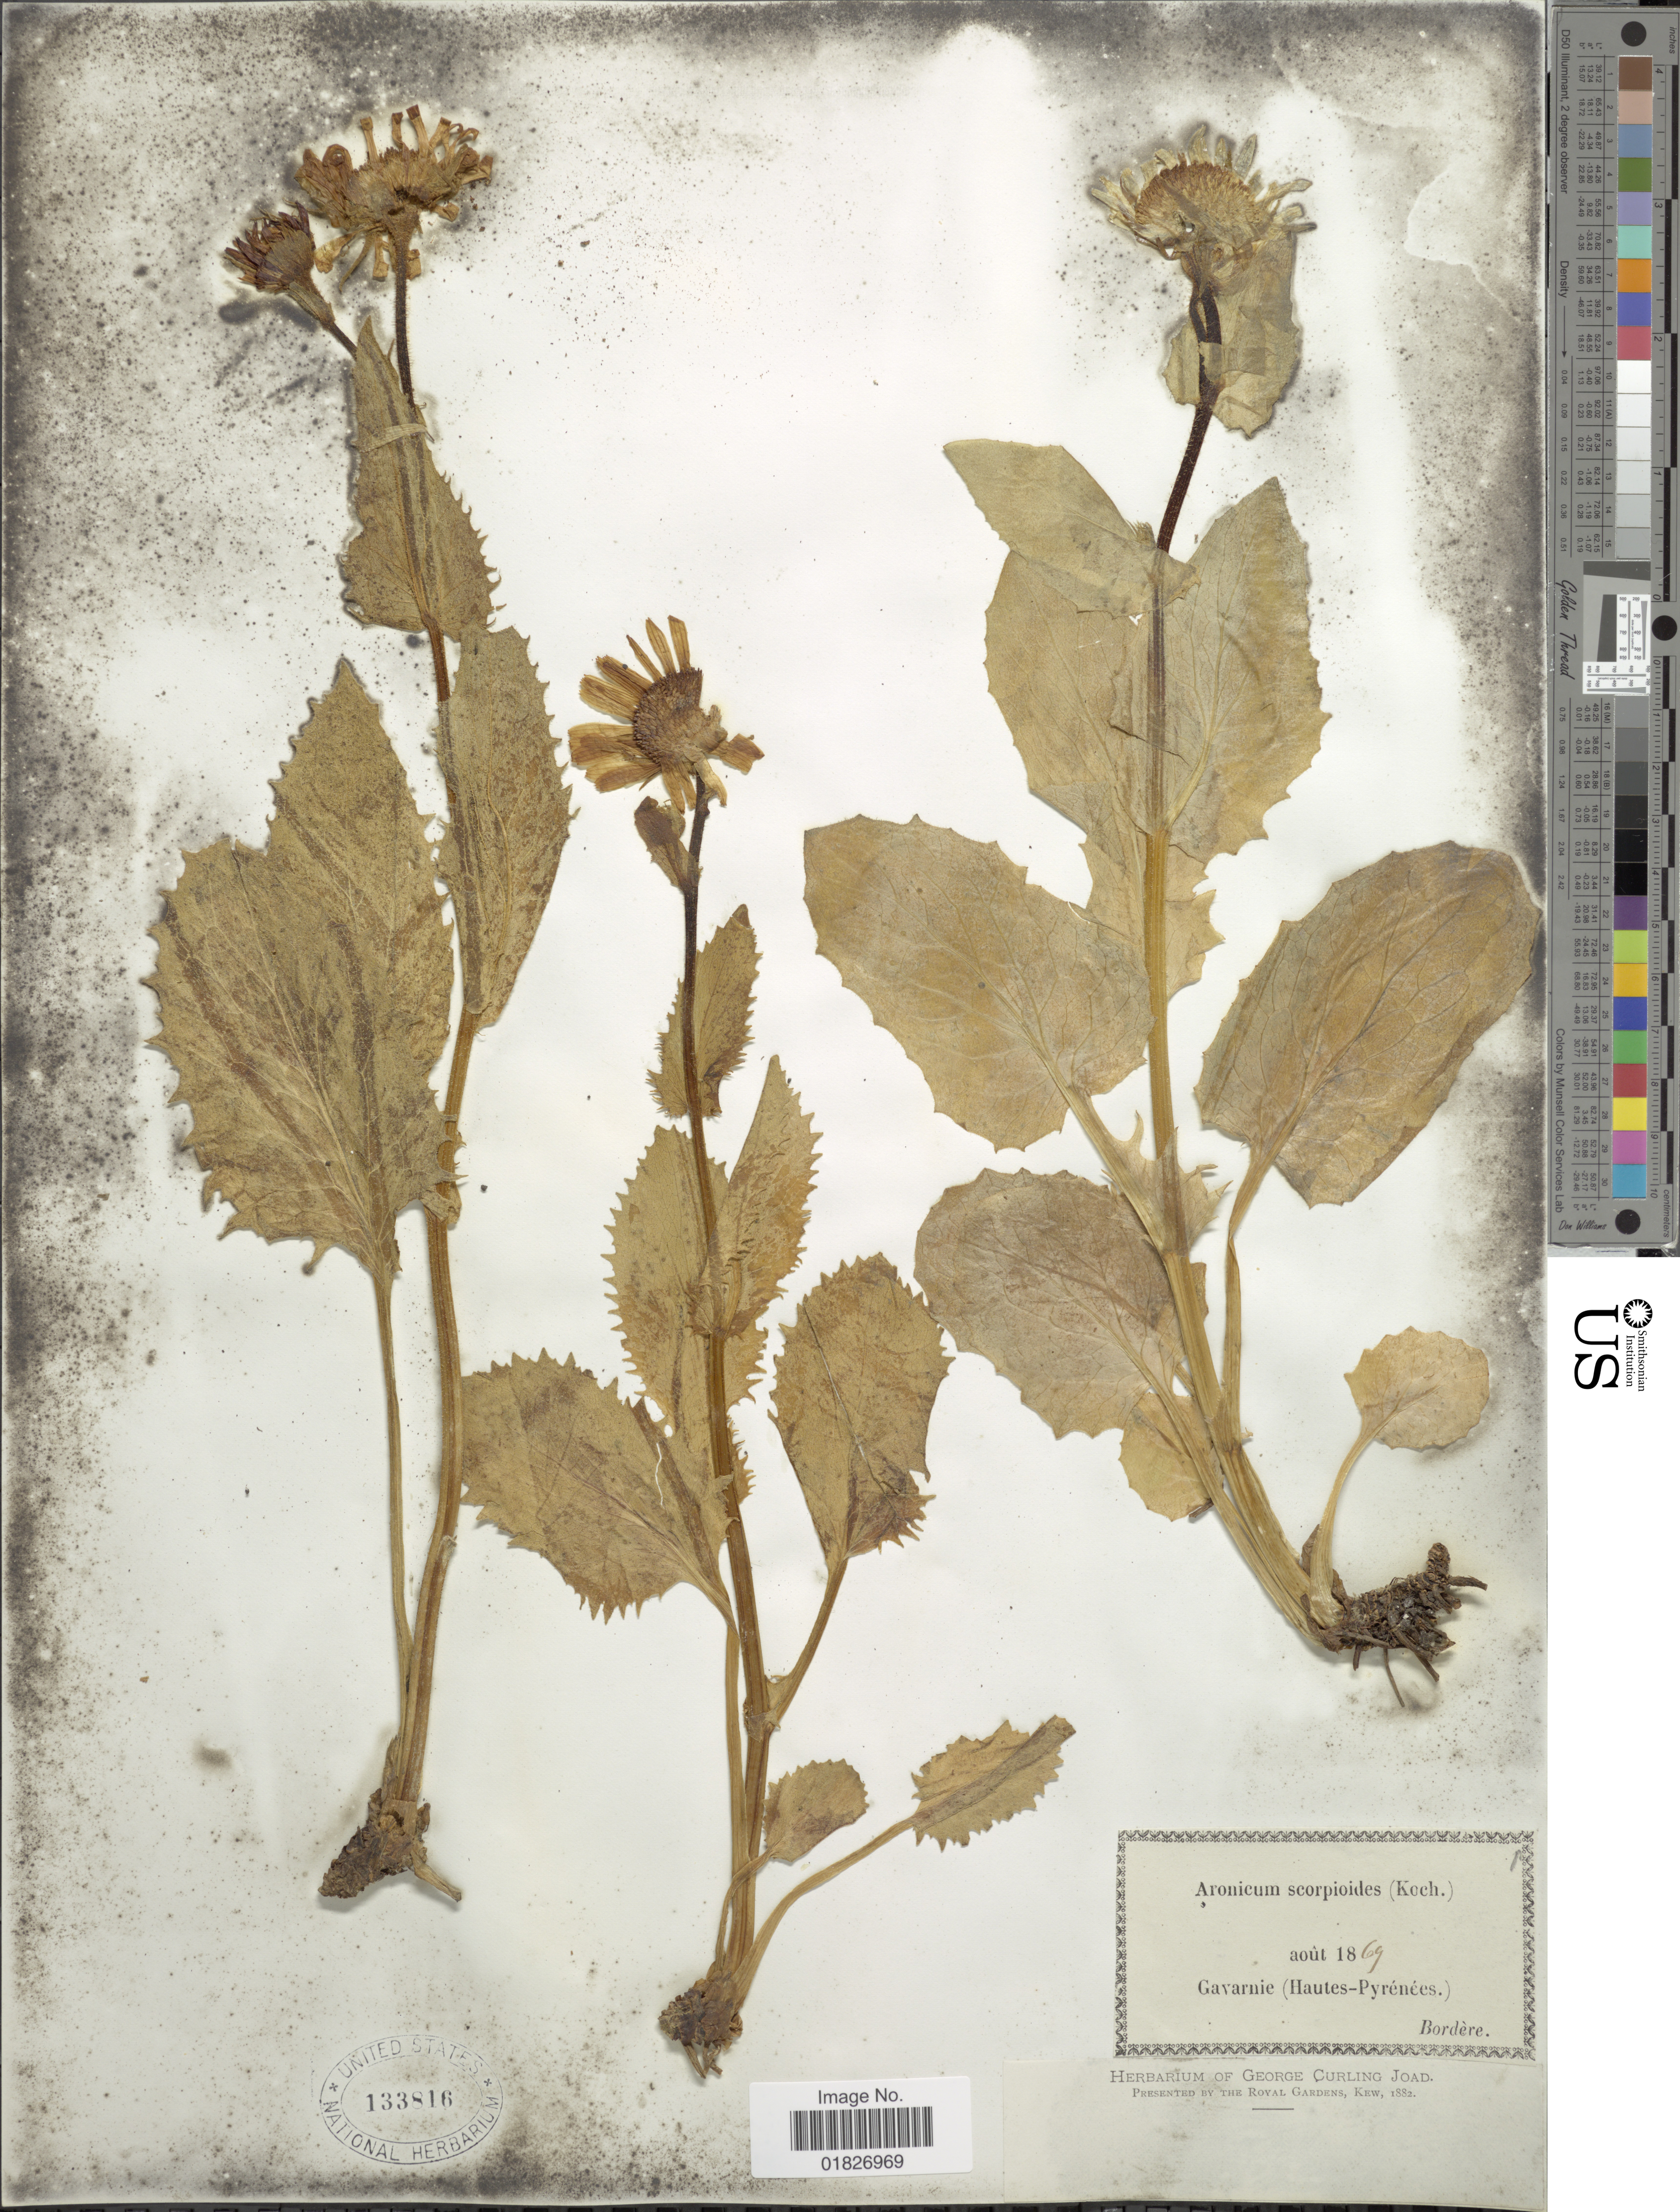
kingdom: Plantae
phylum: Tracheophyta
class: Magnoliopsida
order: Asterales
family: Asteraceae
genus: Doronicum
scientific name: Doronicum grandiflorum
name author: (Nyman) Rydb. & Fourc.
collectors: -. Bordère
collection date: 1869-08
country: France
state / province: Occitanie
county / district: Hautes-Pyrénées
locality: Gayarnie (Hautes-Pyrenees)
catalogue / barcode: US 133816